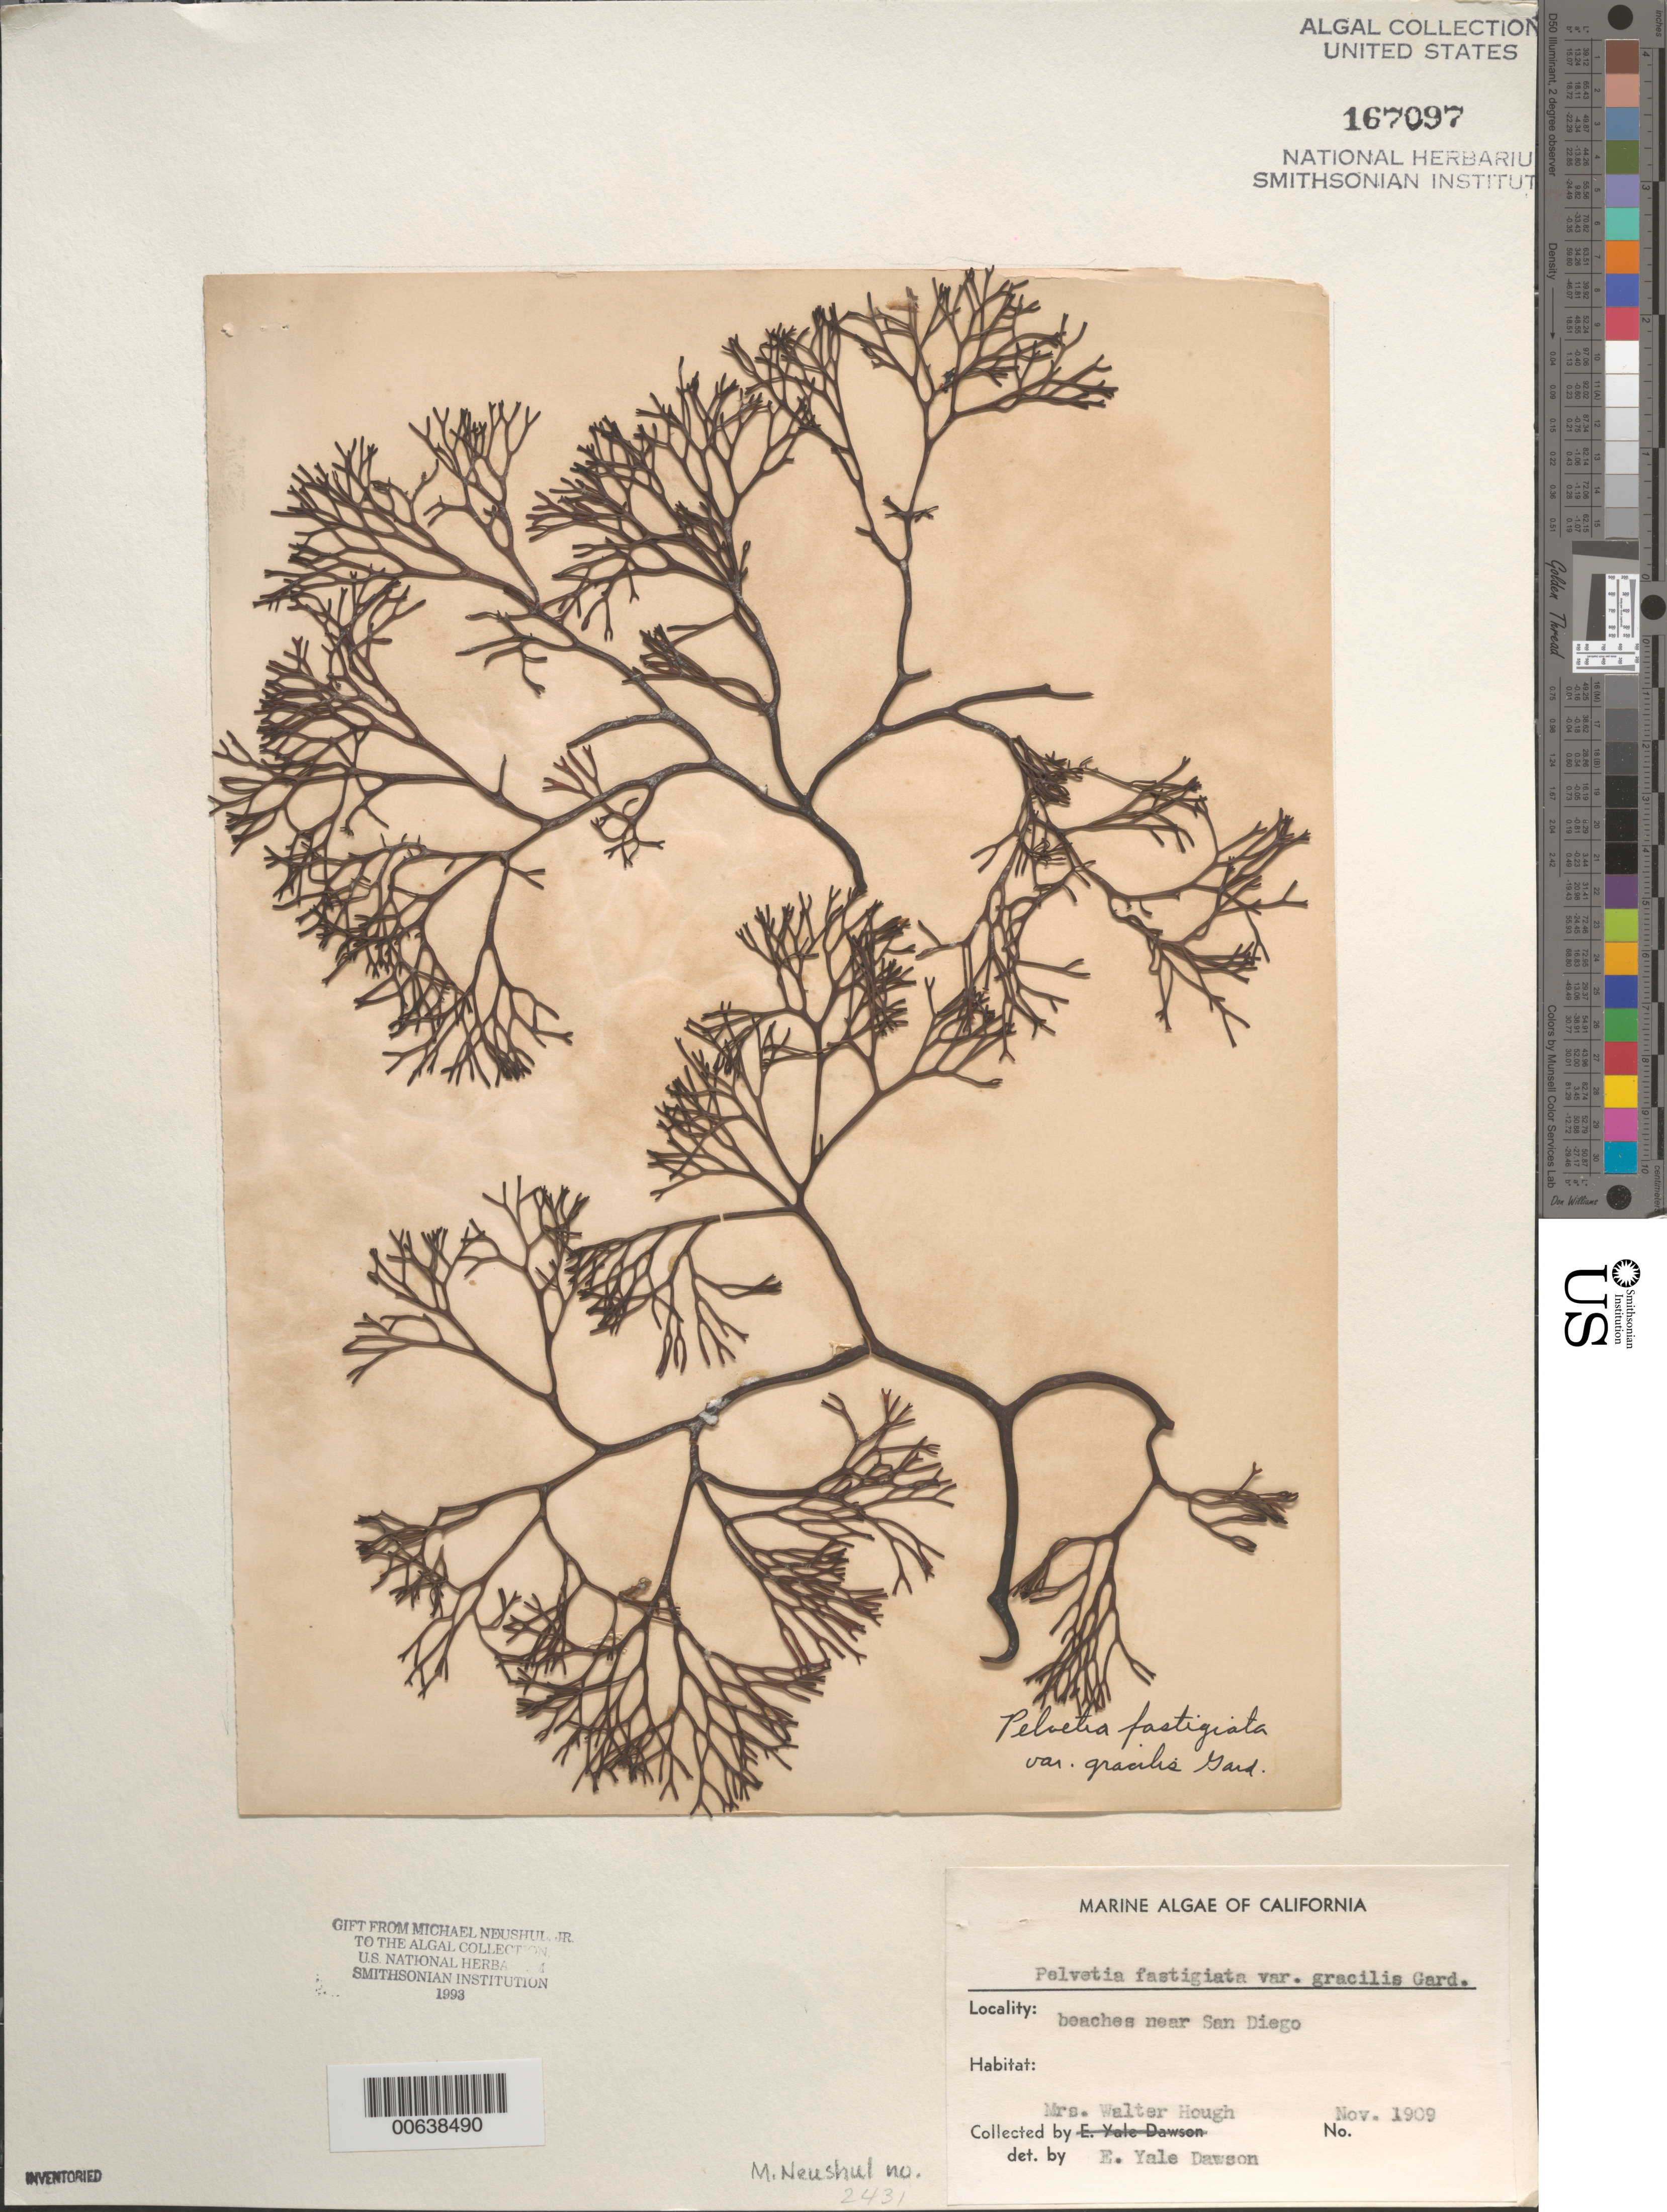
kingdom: Chromista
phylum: Ochrophyta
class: Phaeophyceae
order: Fucales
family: Fucaceae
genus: Silvetia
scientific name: Silvetia compressa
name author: (J. Agardh) E.A. Serrão et al.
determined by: Algae name updating Project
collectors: Mrs W. Hough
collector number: Neushul 2431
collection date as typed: Nov 1909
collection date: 1909-11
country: United States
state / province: California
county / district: San Diego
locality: Beaches near San Diego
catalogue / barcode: US 167097